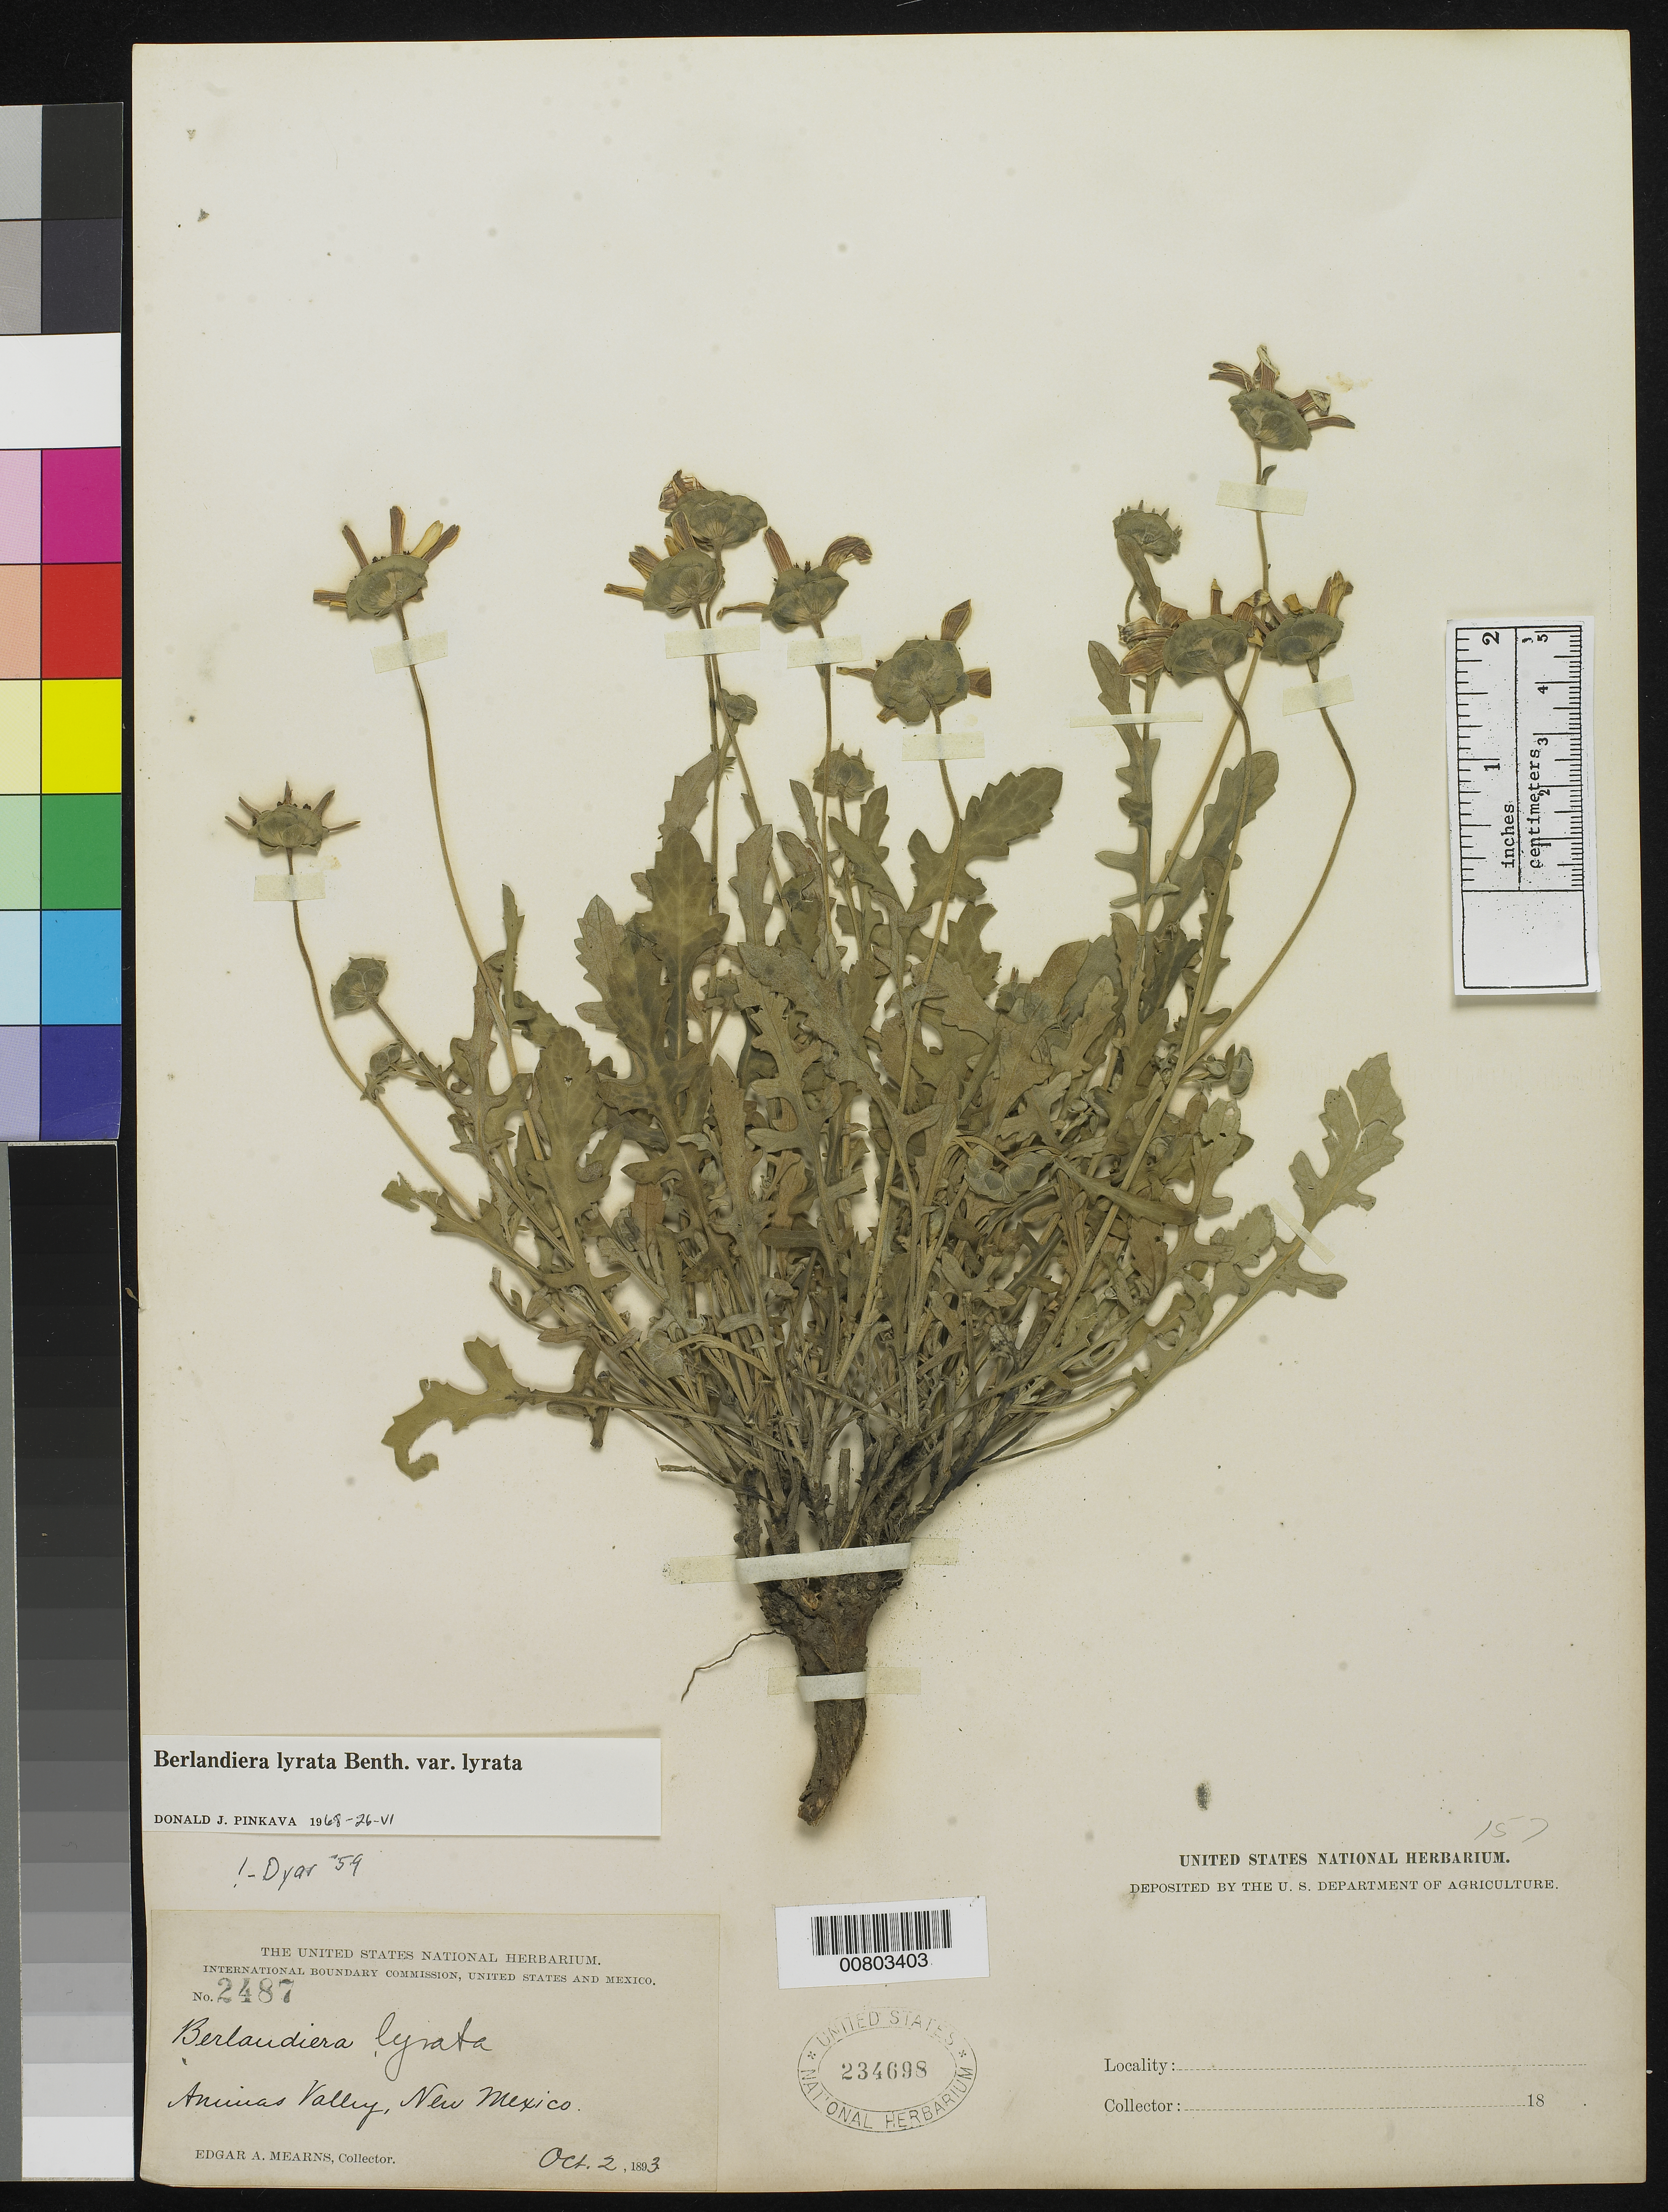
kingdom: Plantae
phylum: Tracheophyta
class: Magnoliopsida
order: Asterales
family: Asteraceae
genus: Berlandiera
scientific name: Berlandiera lyrata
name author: Benth.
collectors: E. A. Mearns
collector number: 2487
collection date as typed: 02 Oct 1893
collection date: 1893-10-02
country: United States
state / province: New Mexico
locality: Animas Valley, New Mexico.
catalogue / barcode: US 234698